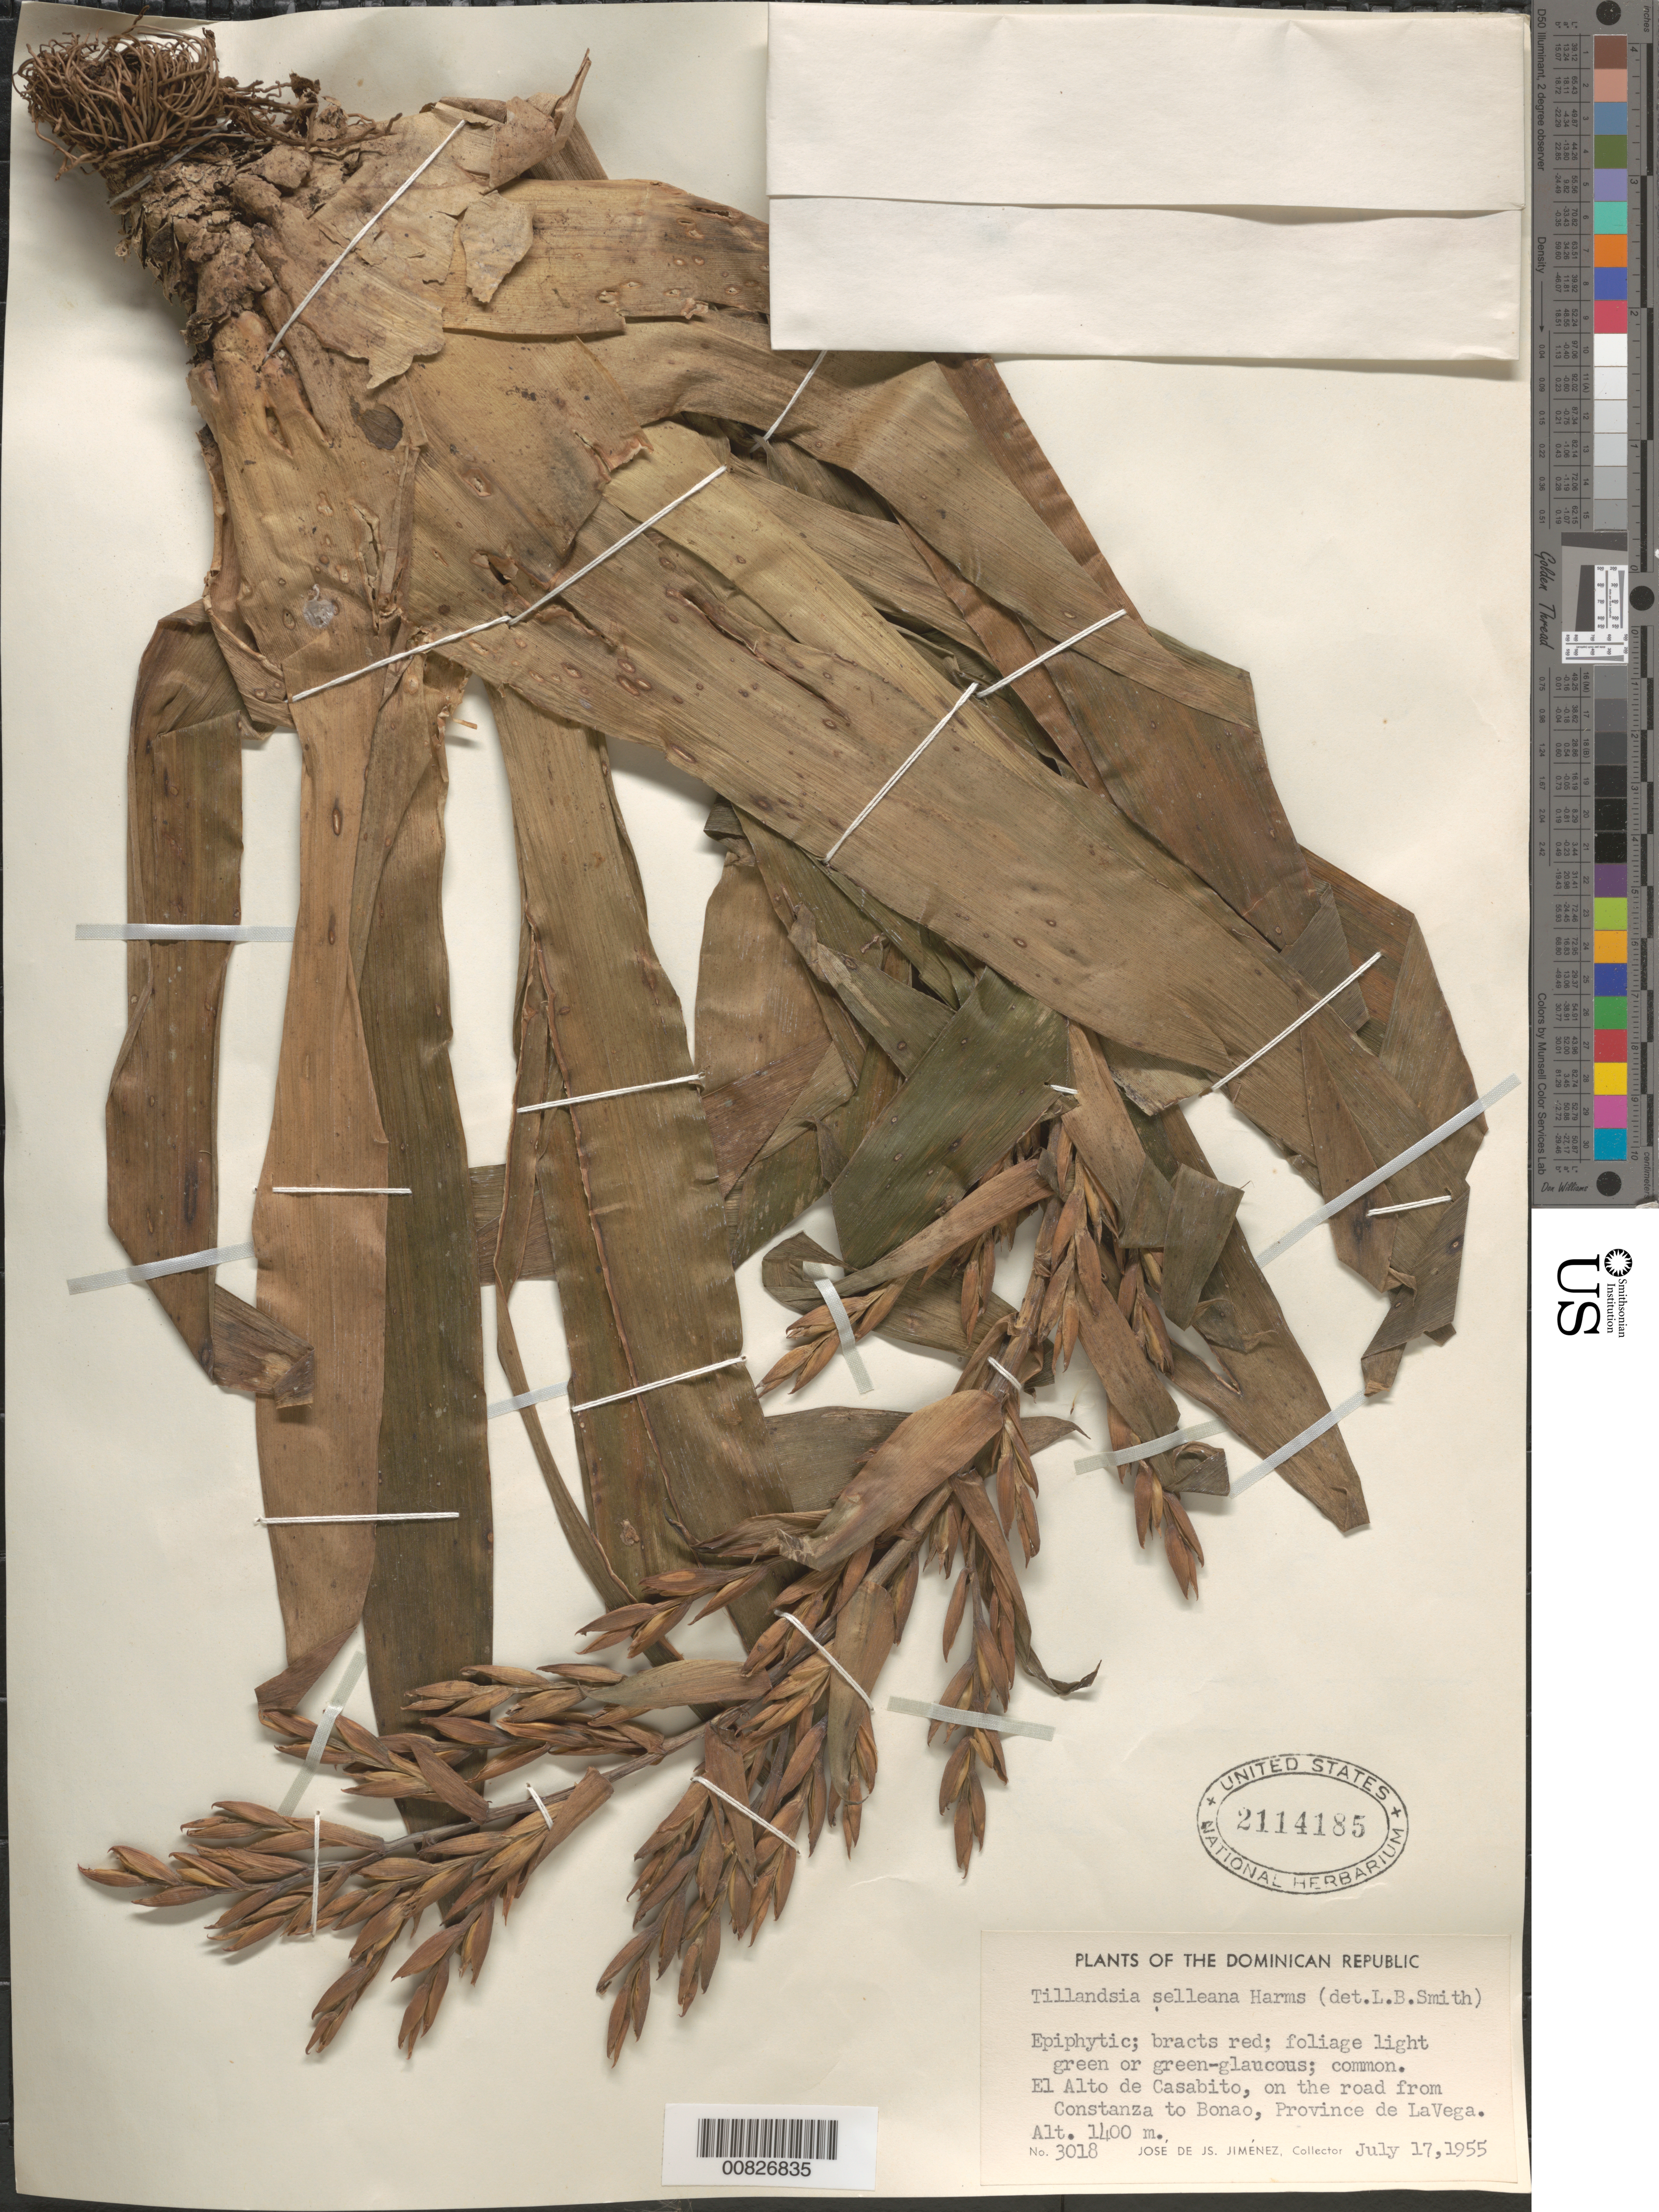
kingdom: Plantae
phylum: Tracheophyta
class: Liliopsida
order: Poales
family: Bromeliaceae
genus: Tillandsia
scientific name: Tillandsia selleana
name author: Harms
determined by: Smith, Lyman B., (US), NMNH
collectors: J. J. Jiménez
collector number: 3018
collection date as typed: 17 Jul 1955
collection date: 1955-07-17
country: Dominican Republic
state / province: La Vega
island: Hispaniola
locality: El Alto de Casabito, on the road from Constanza to Bonao, Province de La Vega.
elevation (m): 1400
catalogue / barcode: US 2114185